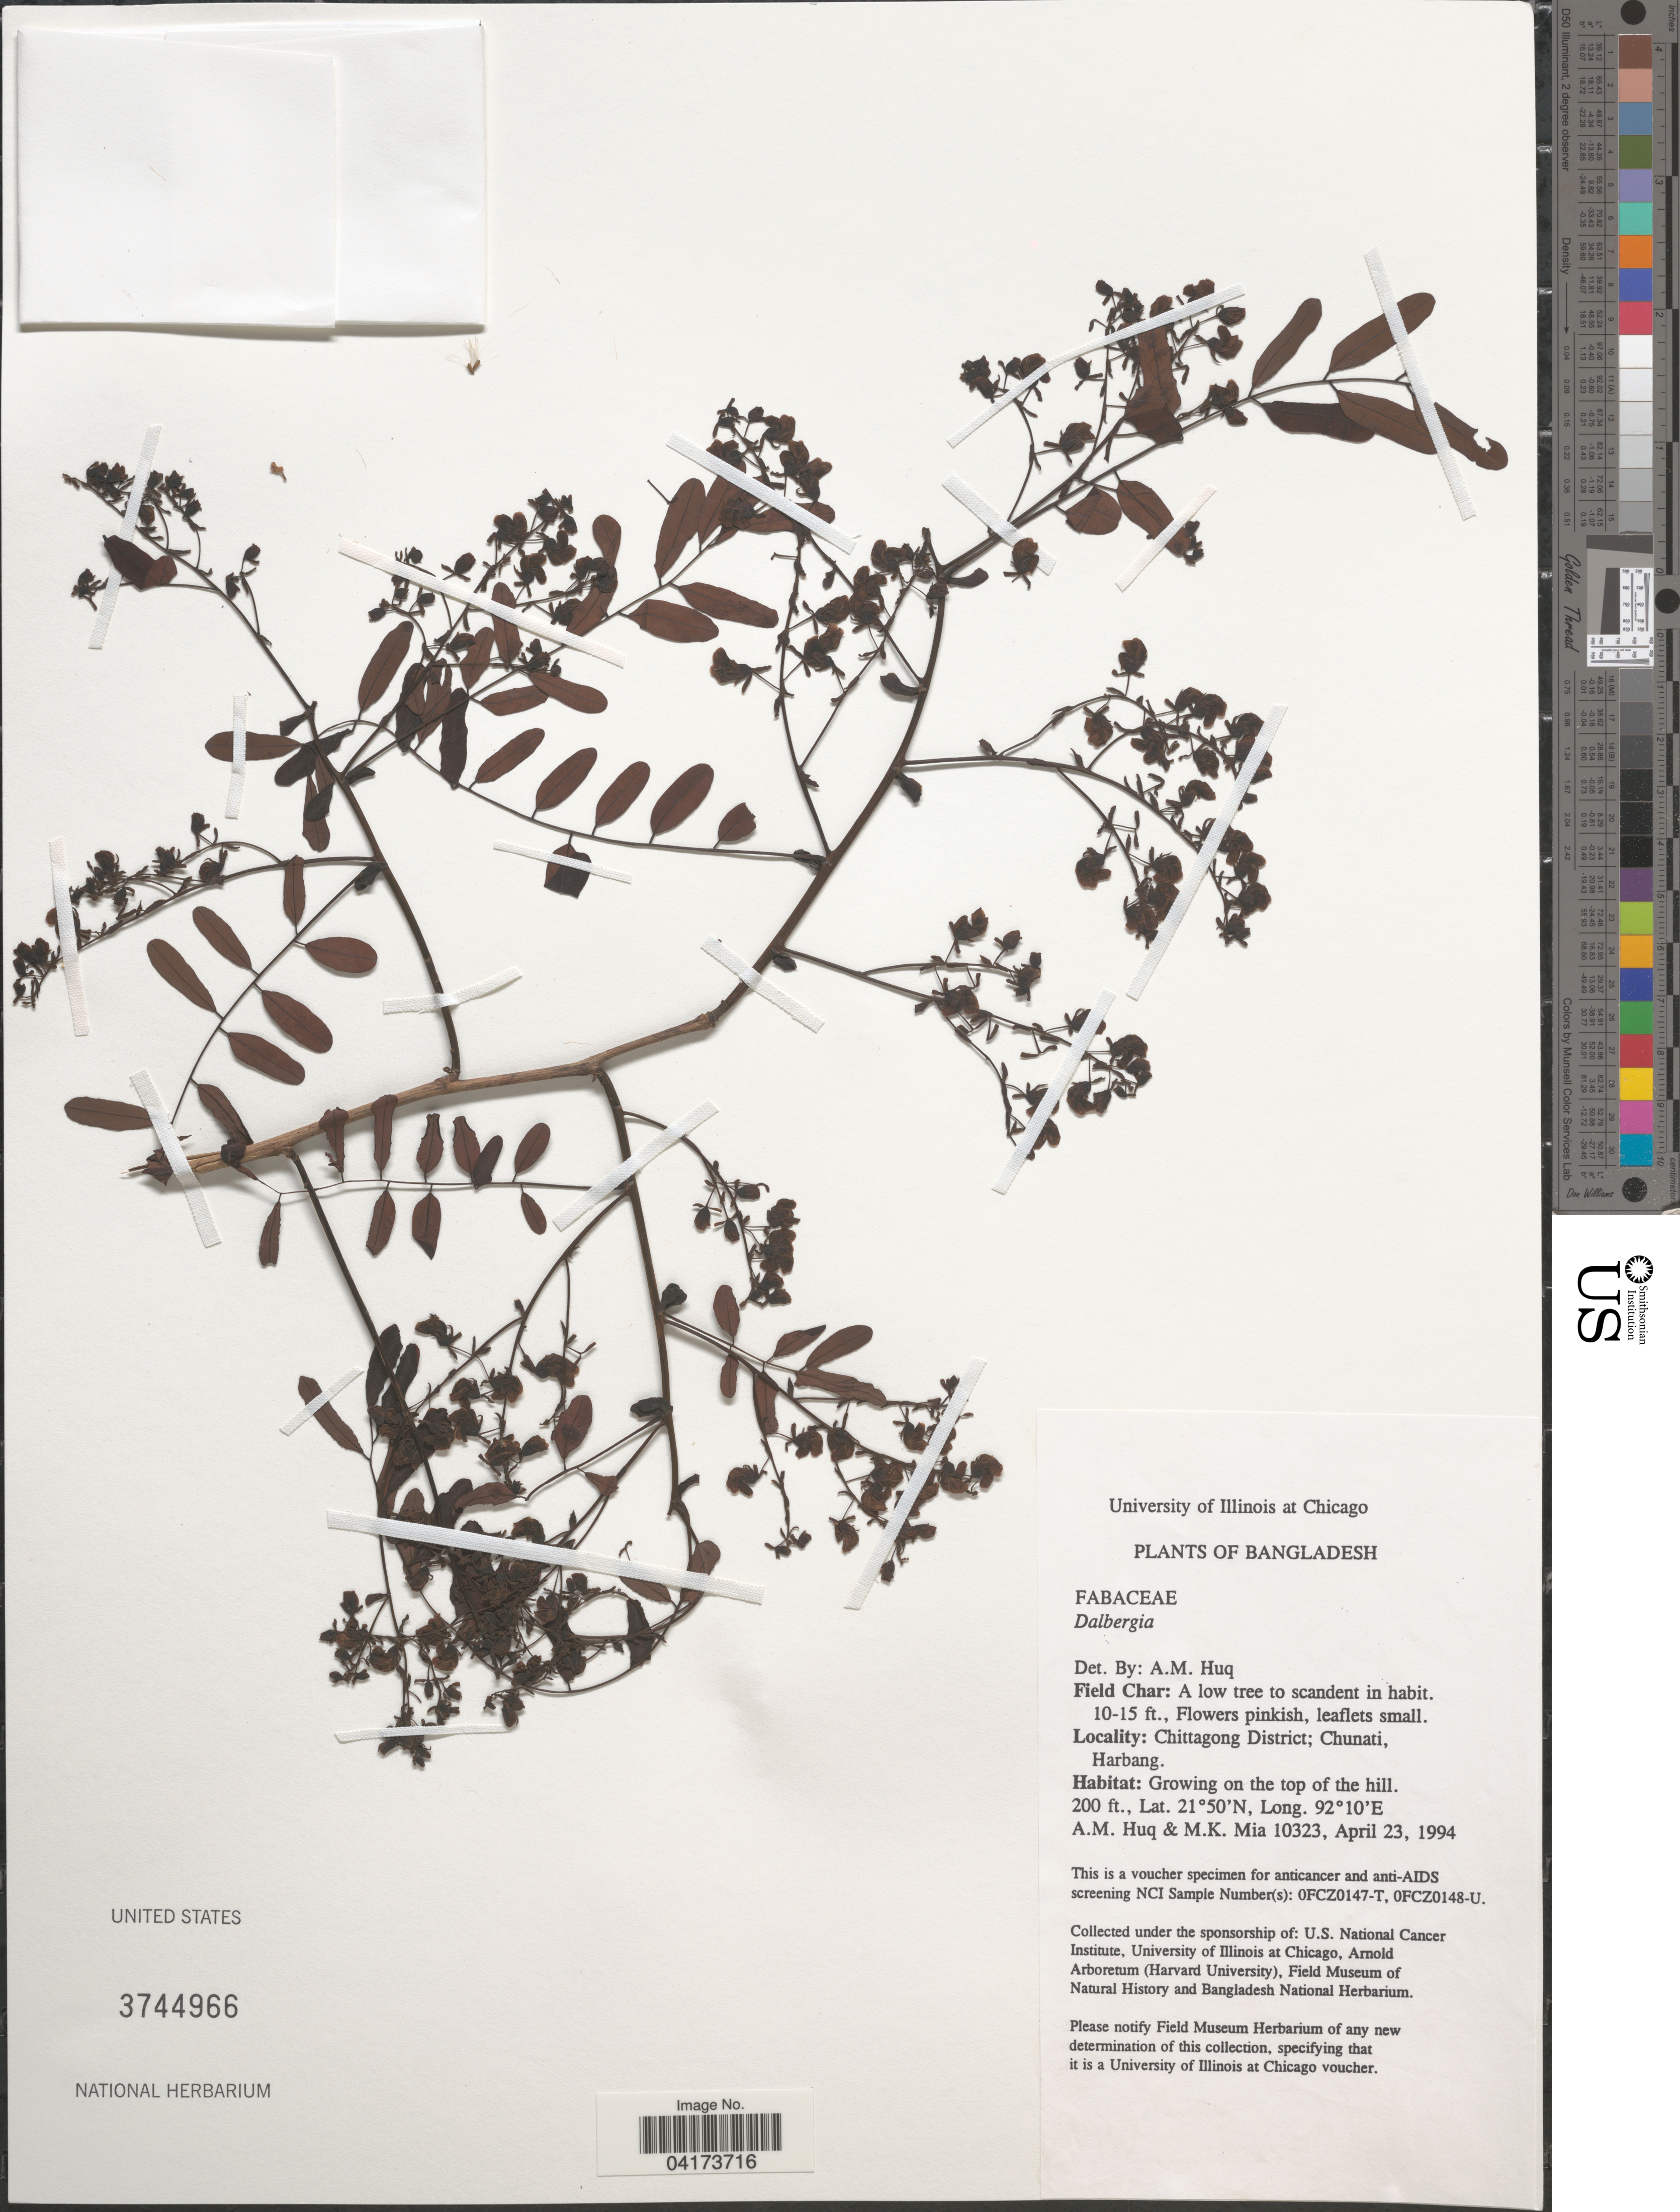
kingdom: Plantae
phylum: Tracheophyta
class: Magnoliopsida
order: Fabales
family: Fabaceae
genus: Dalbergia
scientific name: Dalbergia sp.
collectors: A. M. Huq & M. Mia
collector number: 10323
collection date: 1994-04-23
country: Bangladesh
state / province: Chittagong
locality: Chittagong District; Chunati, Harbang.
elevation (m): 61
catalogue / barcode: US 3744966